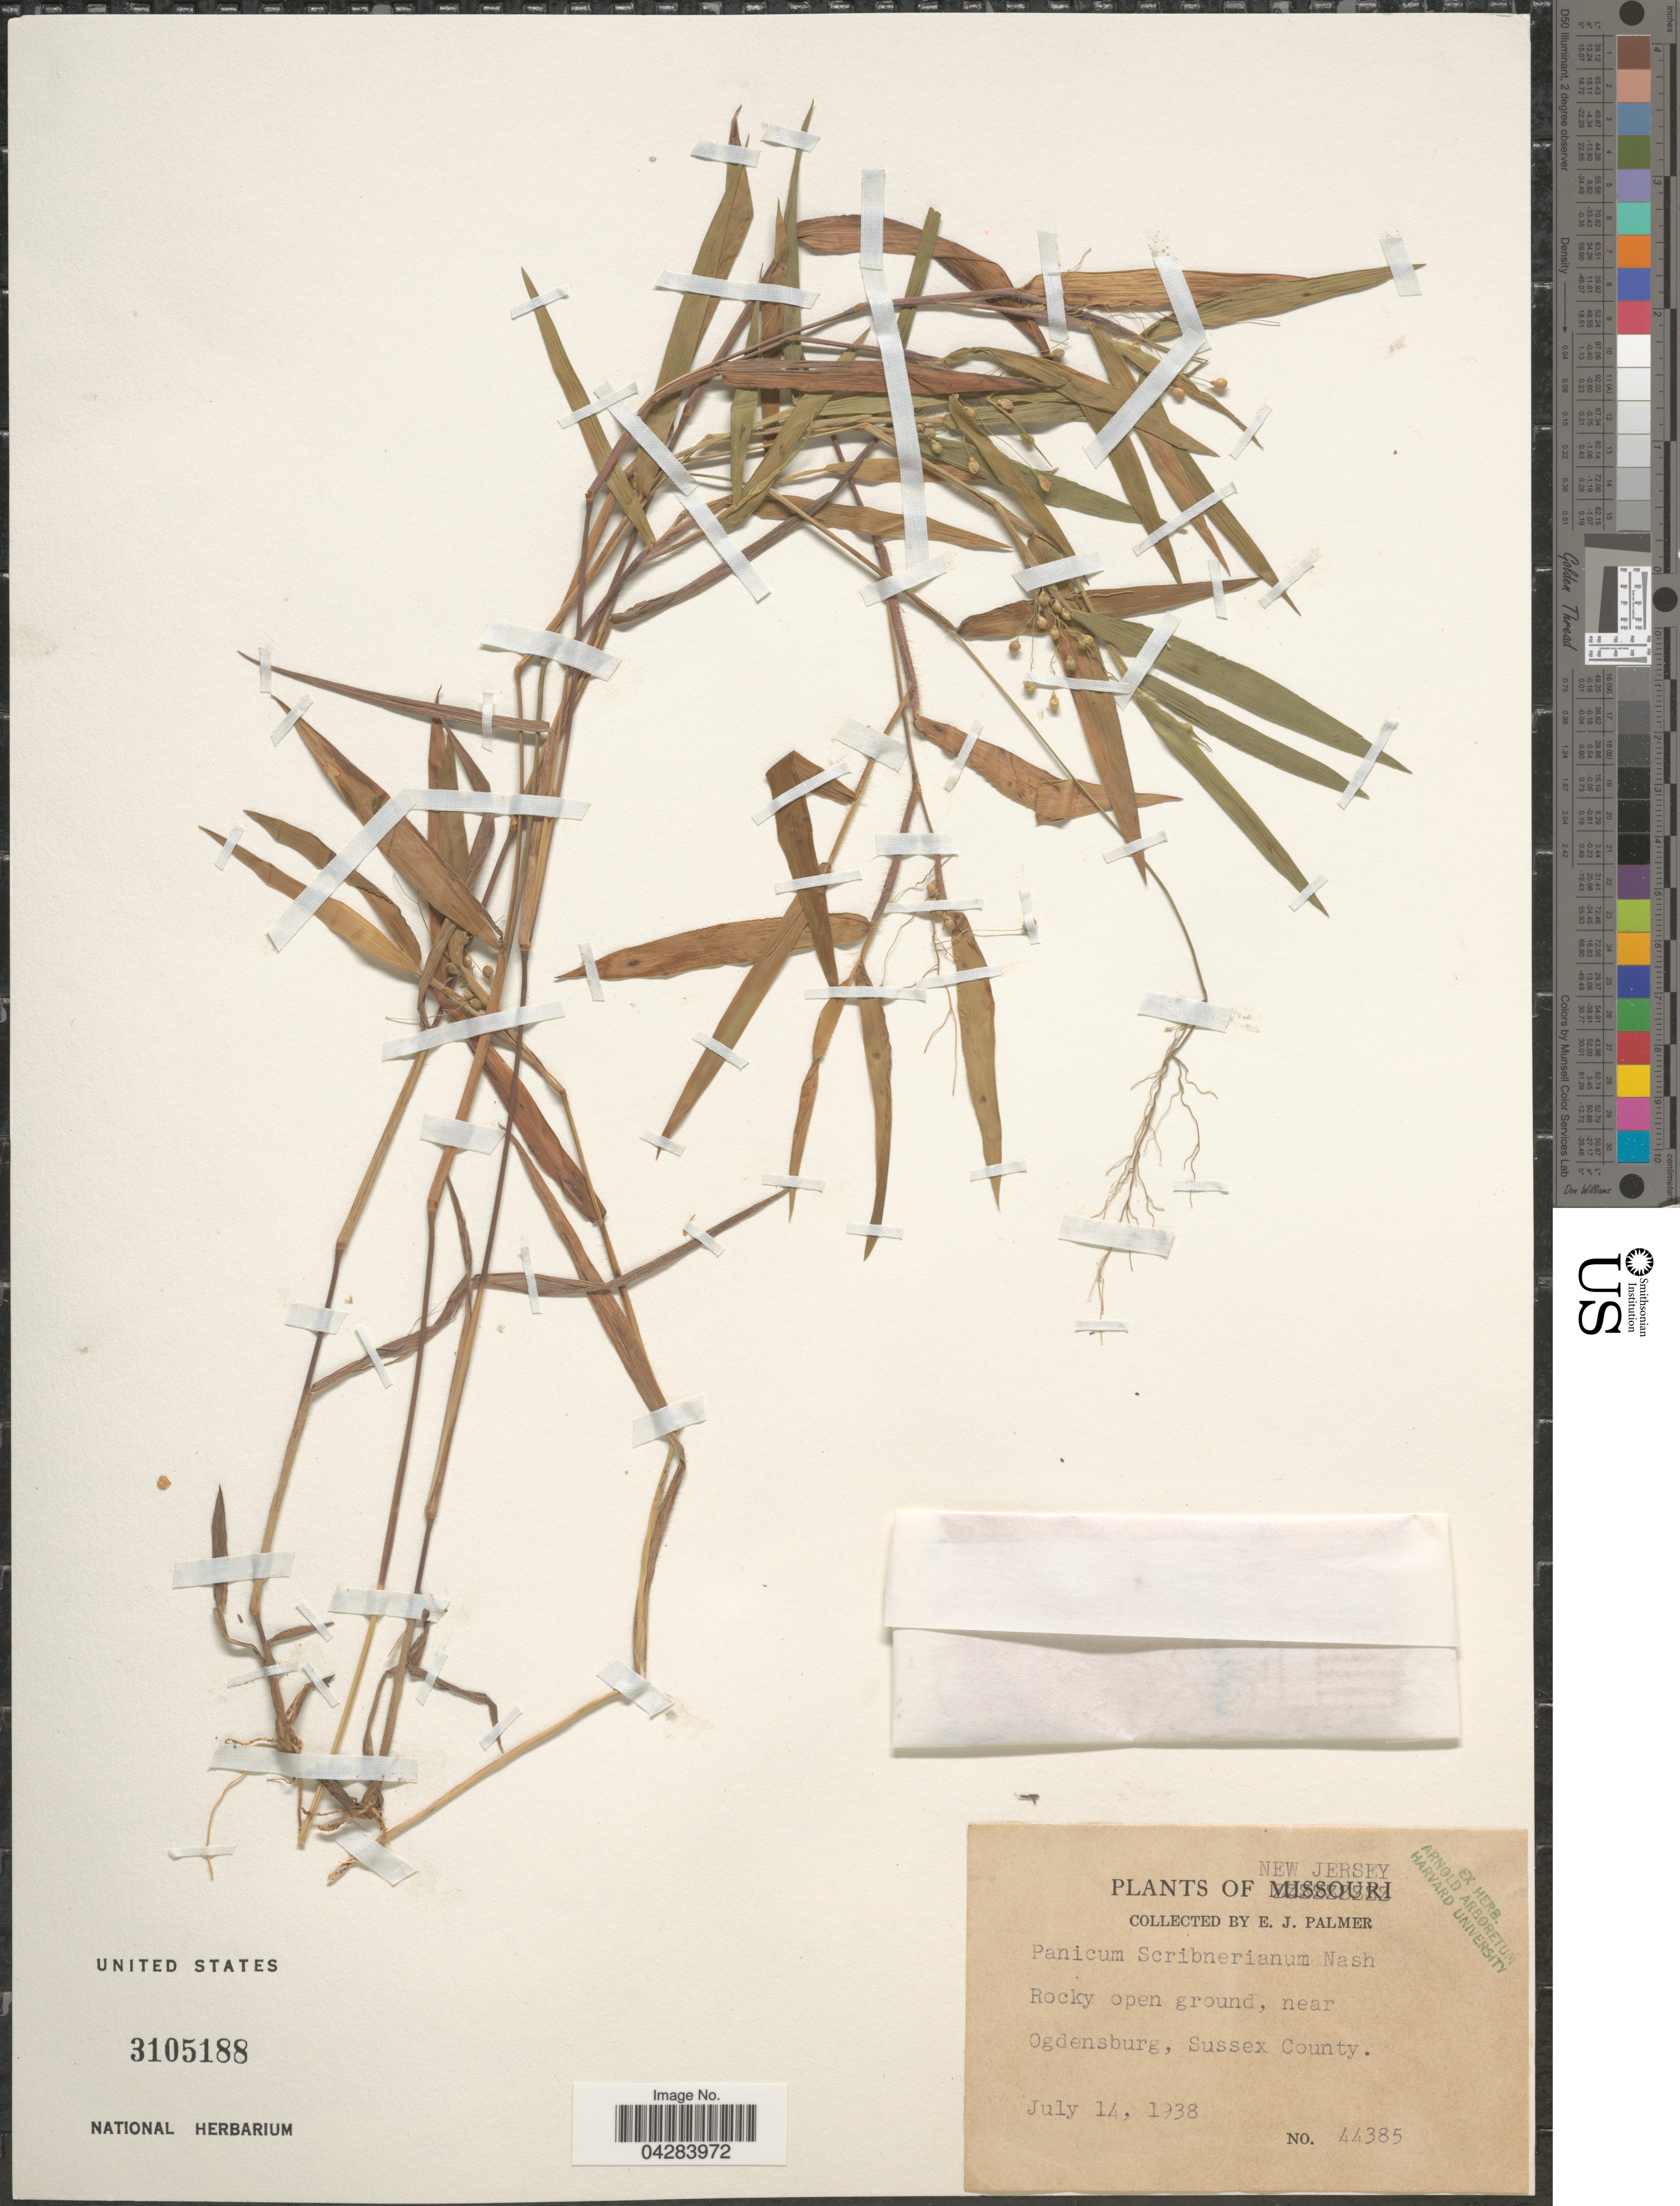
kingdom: Plantae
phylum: Tracheophyta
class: Liliopsida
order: Poales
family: Poaceae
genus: Dichanthelium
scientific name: Dichanthelium oligosanthes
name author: (Schult.) Gould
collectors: E. J. Palmer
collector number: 44385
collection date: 1938-07-14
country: United States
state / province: New Jersey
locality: Rocky open ground, near Ogdensburg, Sussex County.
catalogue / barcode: US 3105188